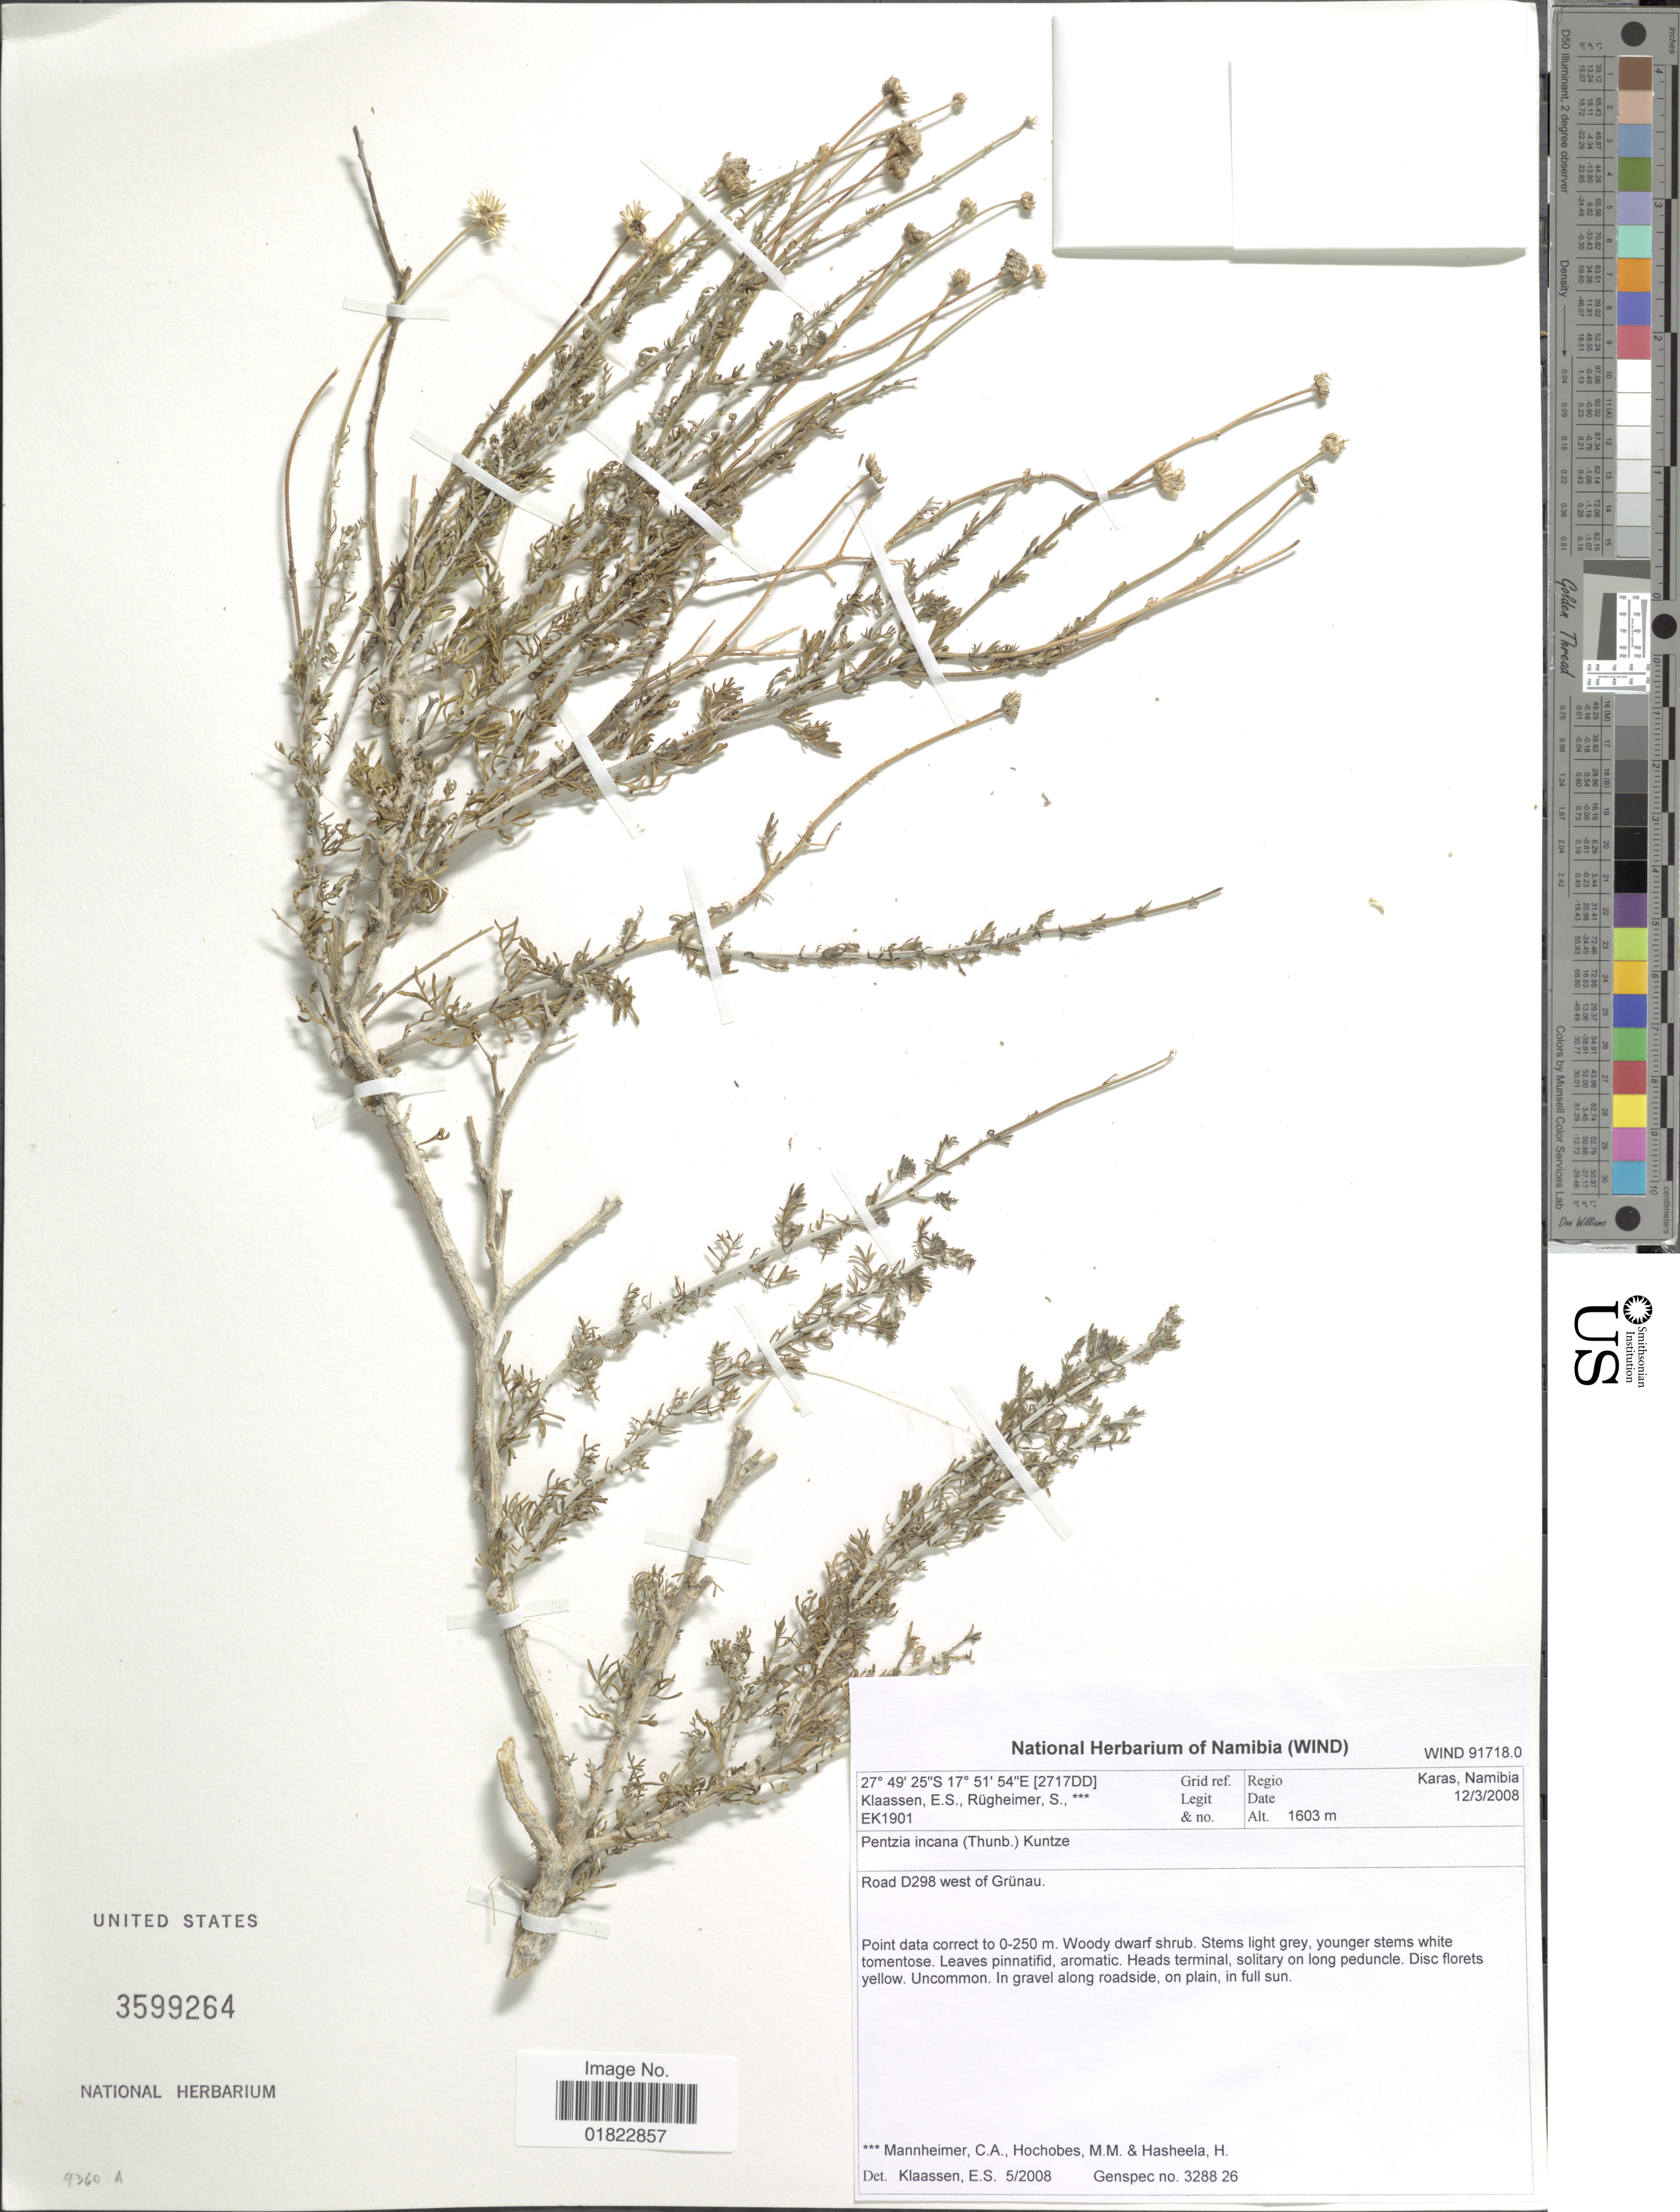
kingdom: Plantae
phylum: Tracheophyta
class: Magnoliopsida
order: Asterales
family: Asteraceae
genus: Pentzia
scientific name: Pentzia incana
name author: (Thunb.) Kuntze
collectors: E. S. Klaassen & S. Rugheimer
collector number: EK1901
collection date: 2008-03-12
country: Namibia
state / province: Karas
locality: Road D298 west of Grunau,, Regio Karas, Namibia.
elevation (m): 1603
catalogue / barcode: US 3599264